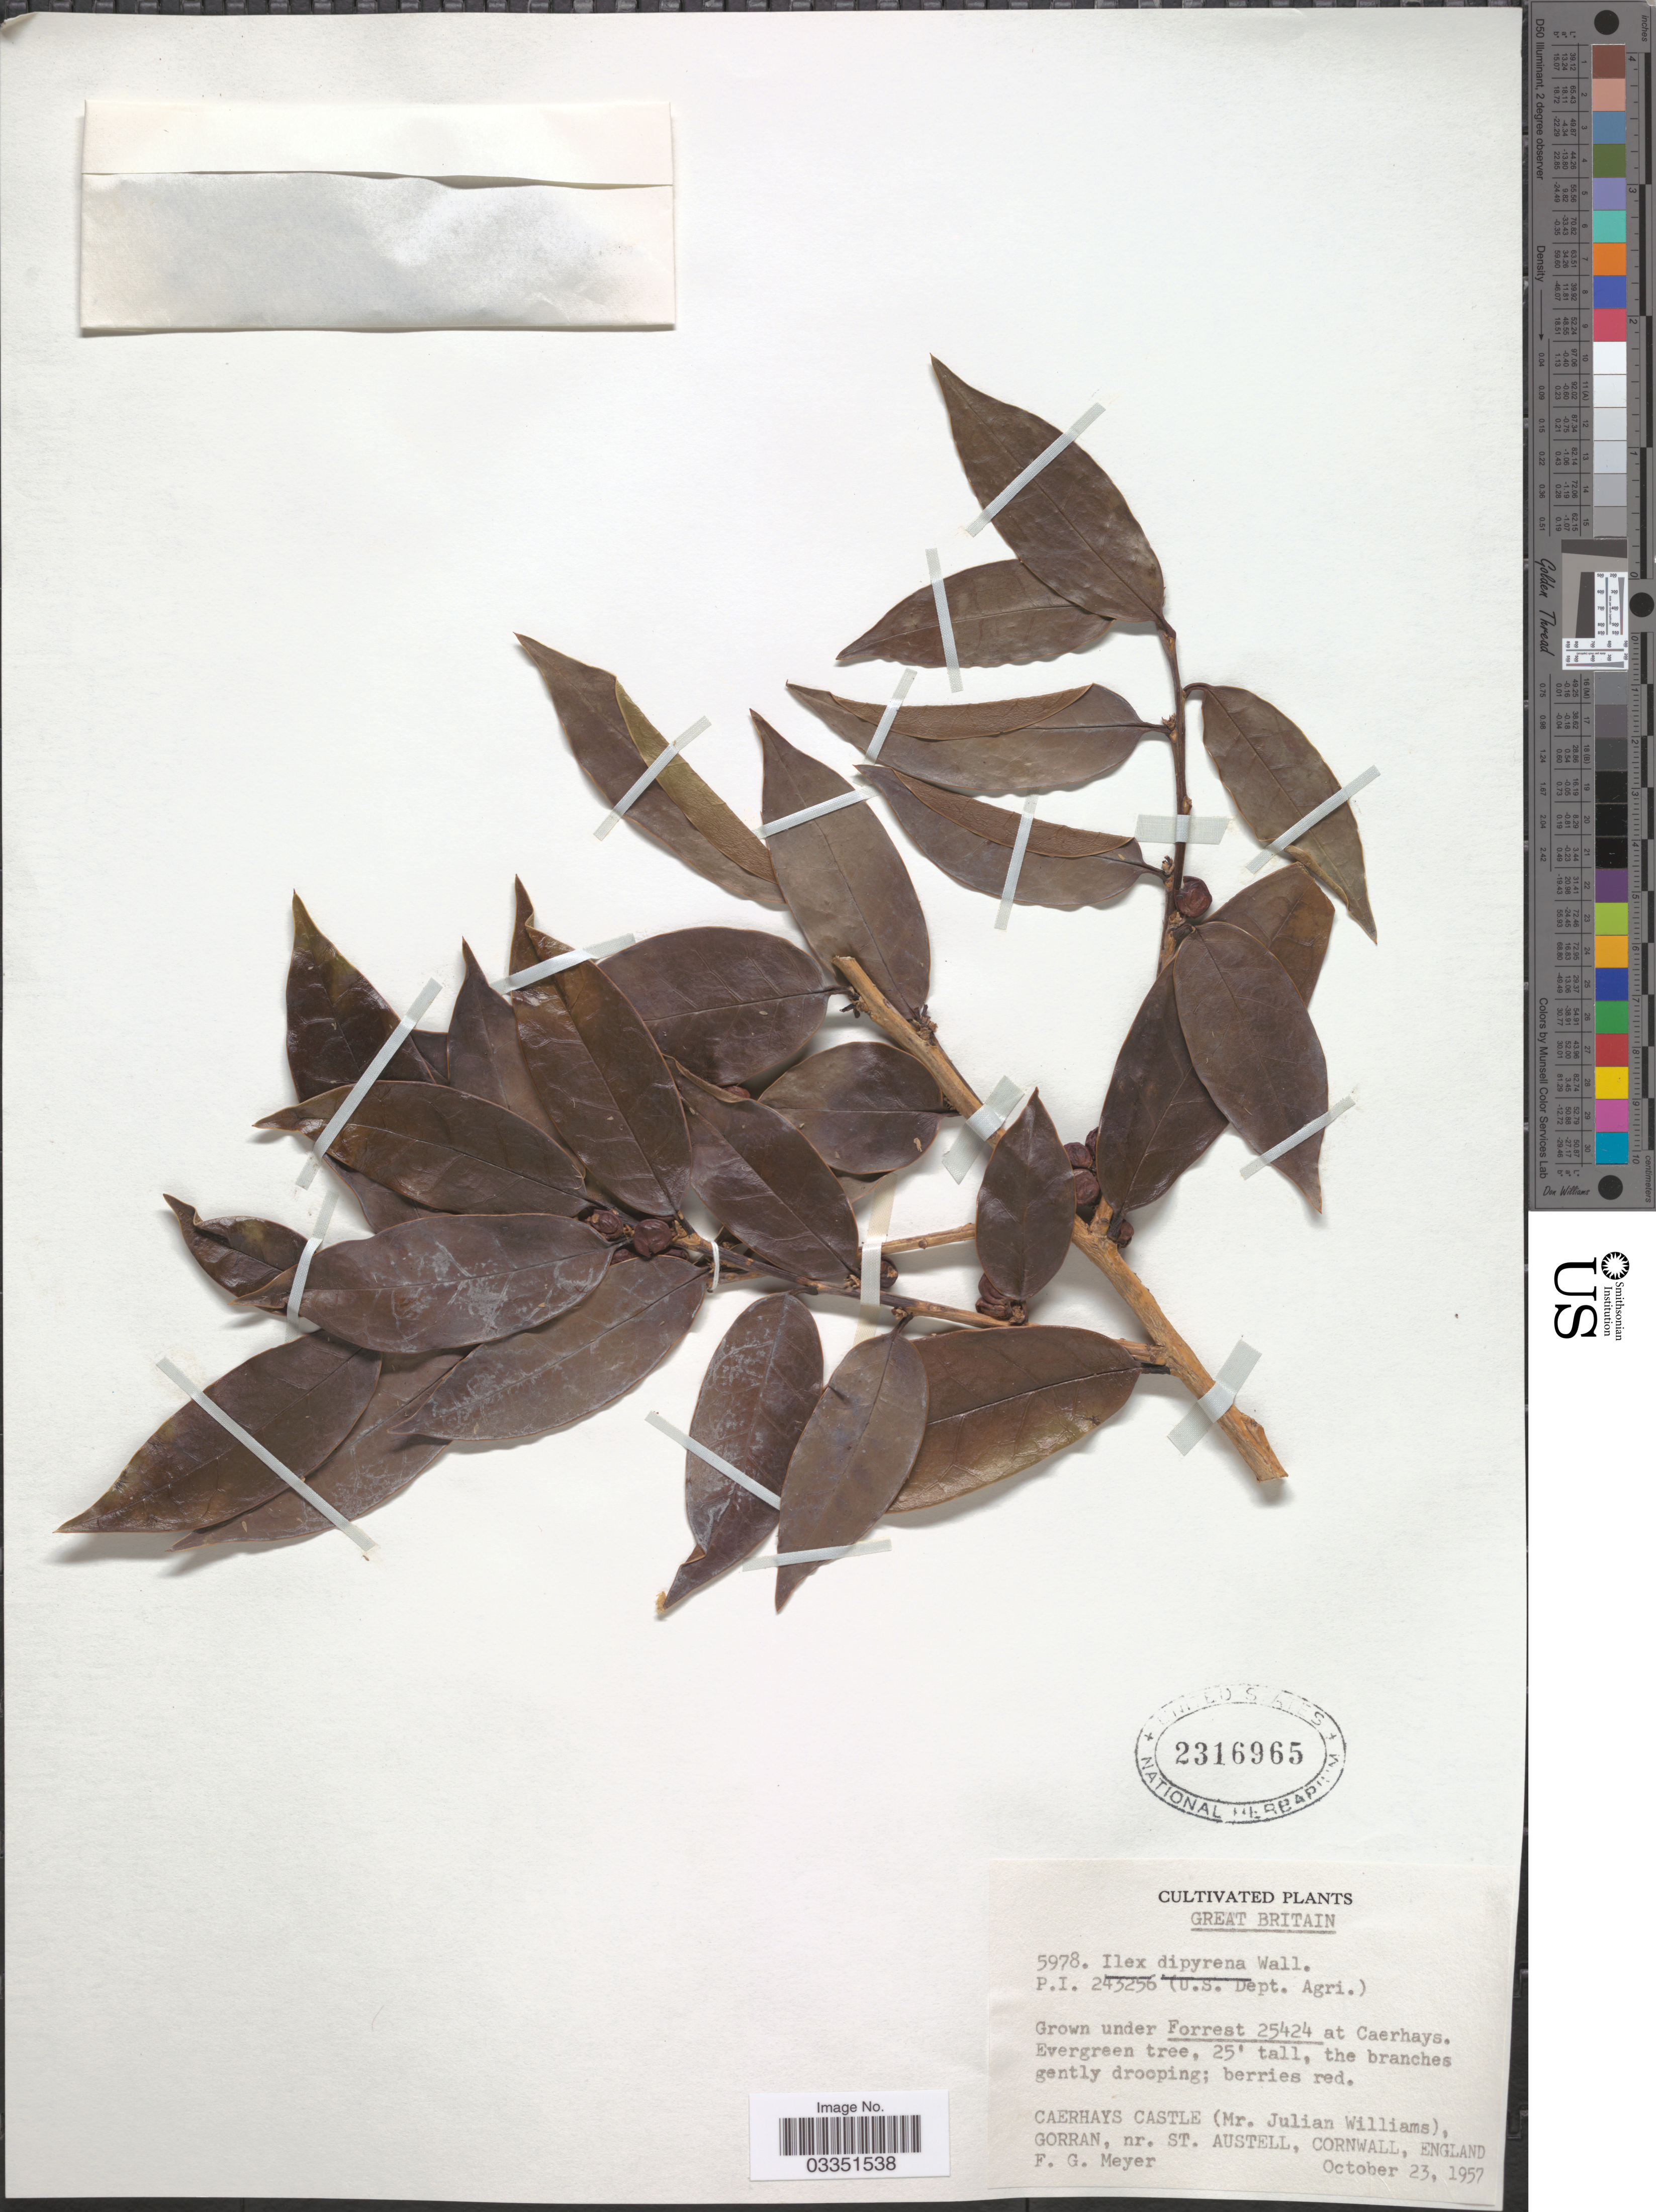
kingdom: Plantae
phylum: Tracheophyta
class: Magnoliopsida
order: Aquifoliales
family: Aquifoliaceae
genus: Ilex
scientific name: Ilex dipyrena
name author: Wall.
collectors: F. G. Meyer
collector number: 5978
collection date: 1957-10-23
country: United Kingdom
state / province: England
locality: Great Britain. Caerhays Castle (Mr. Julian Williams), Gorran, nr. St. Austell, Cornwall.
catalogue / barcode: US 2316965